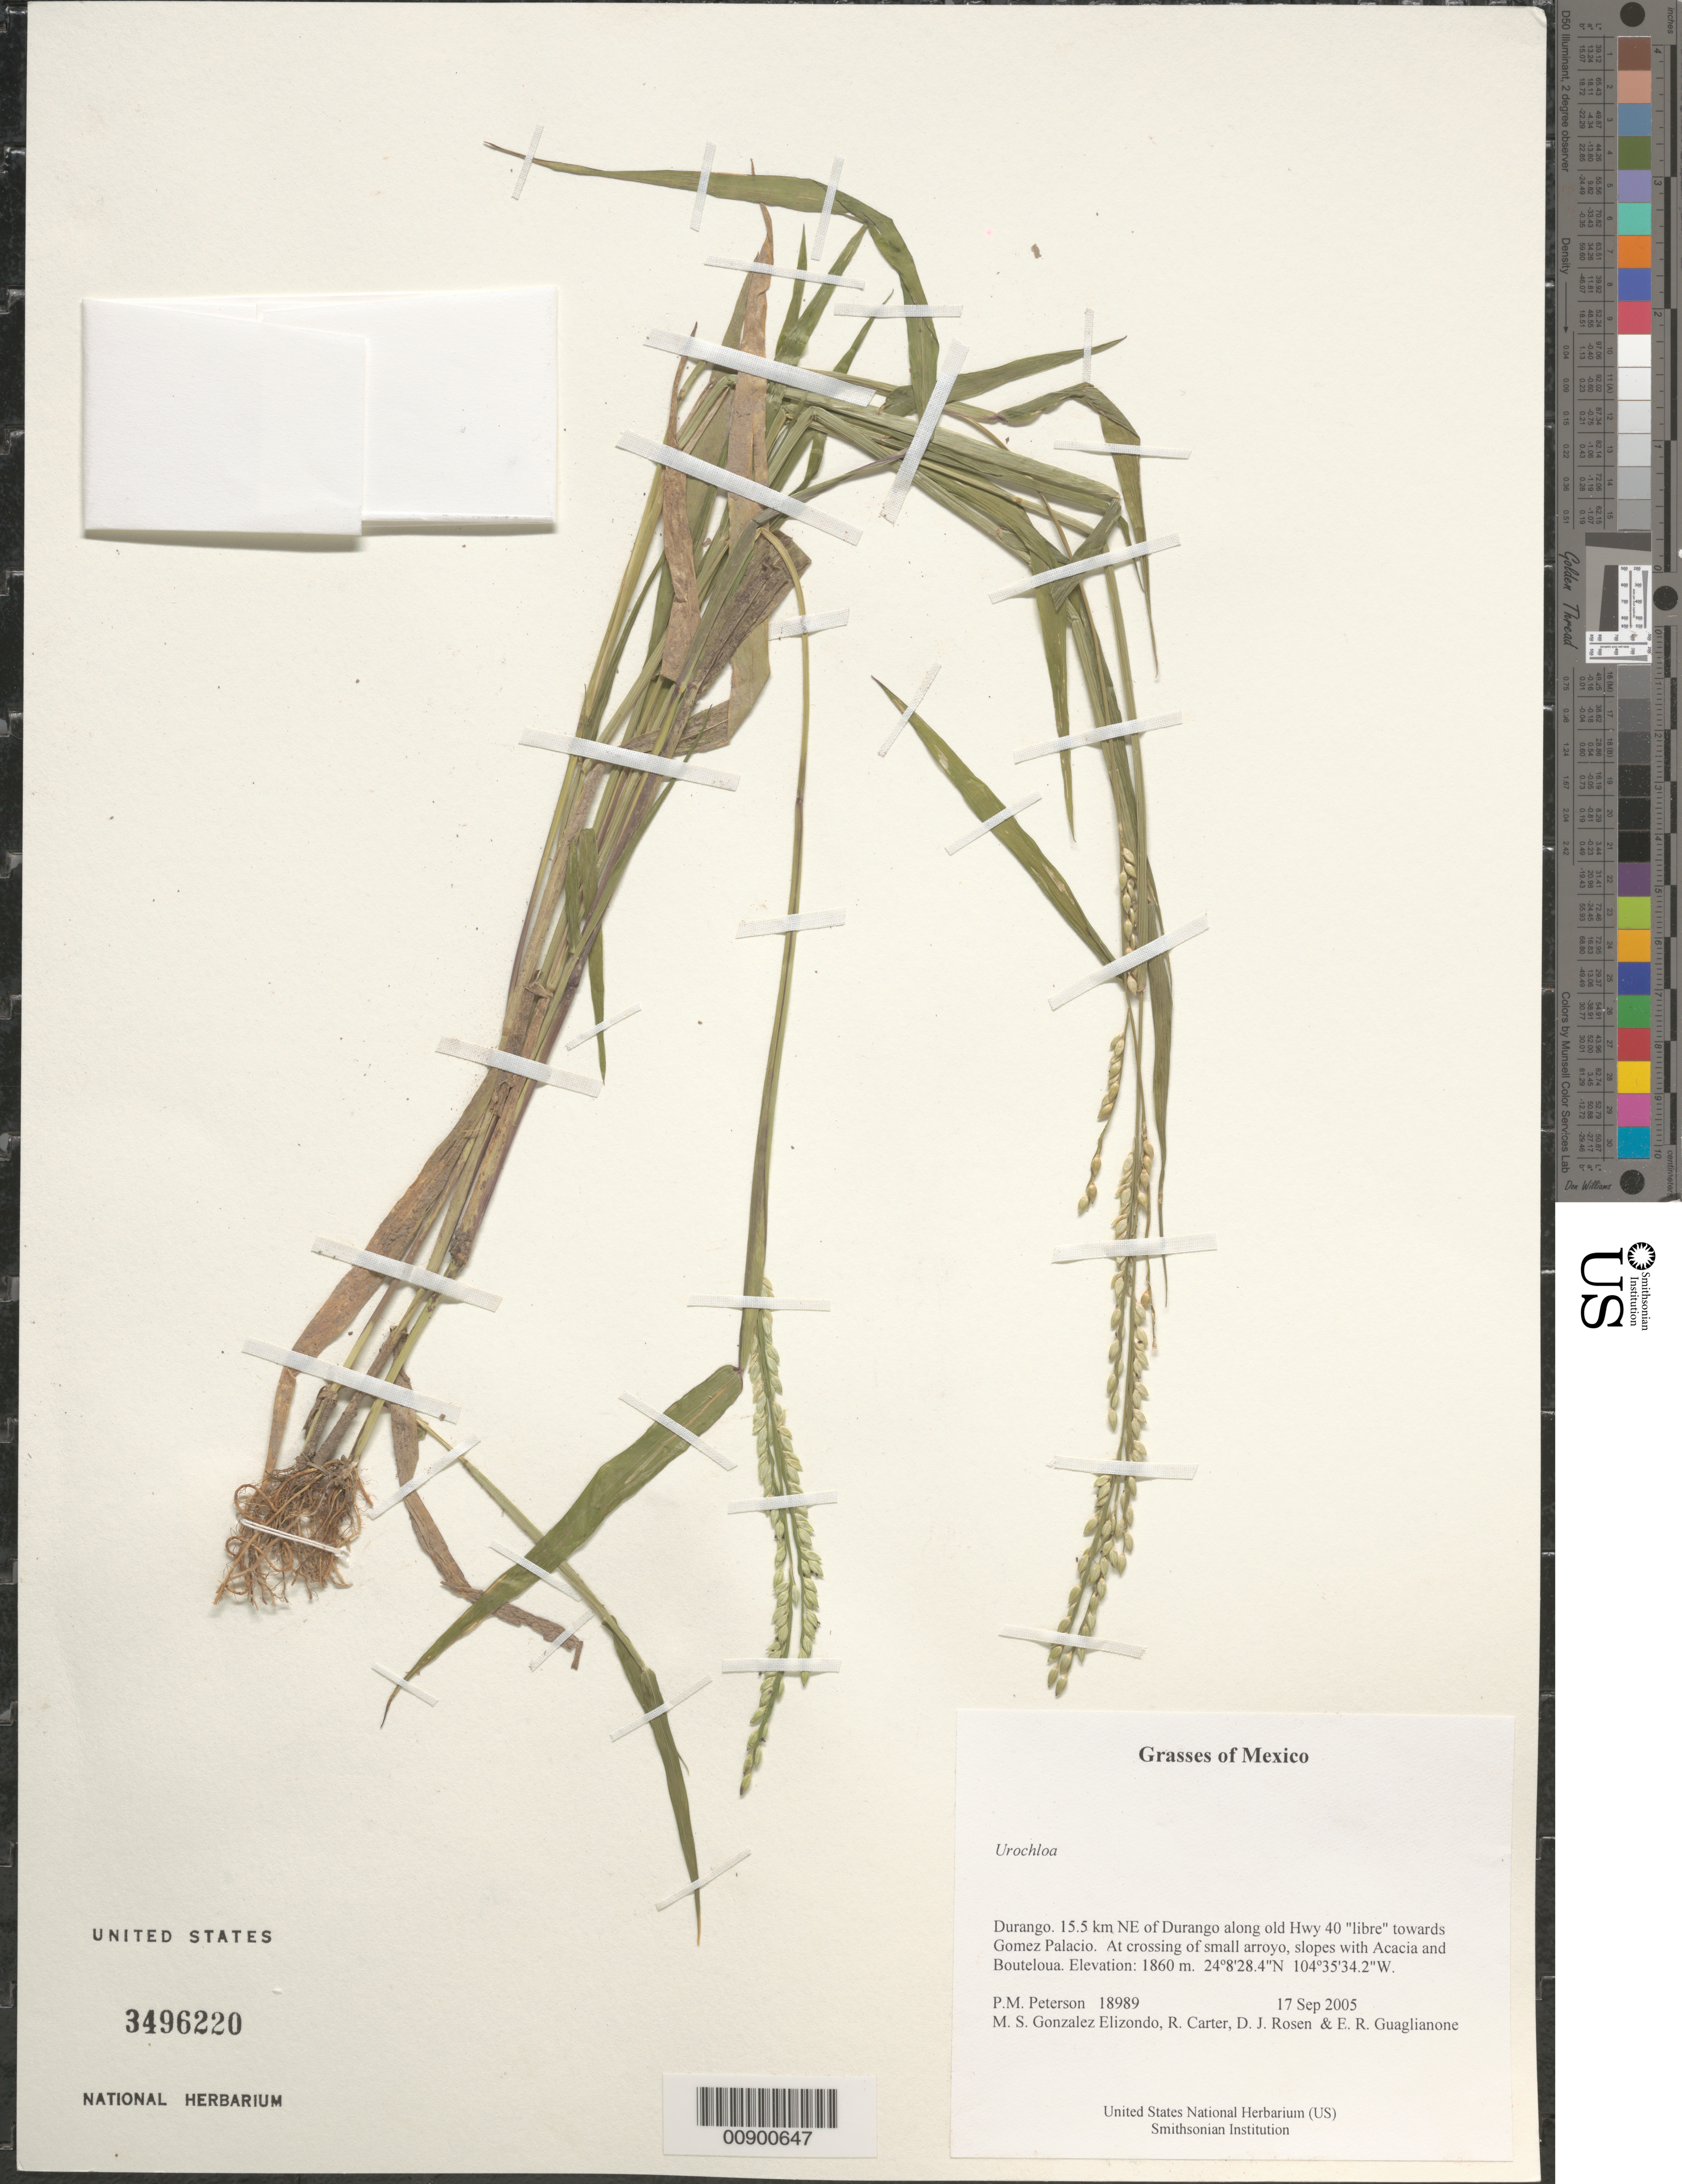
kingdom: Plantae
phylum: Tracheophyta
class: Liliopsida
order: Poales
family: Poaceae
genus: Urochloa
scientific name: Urochloa sp.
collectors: P. M. Peterson, M. S. González-Elizondo, R. Carter, D. J. Rosen, E. R. Guaglianone & A. Torres Soto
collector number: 18989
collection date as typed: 17 Sep 2005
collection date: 2005-09-17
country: Mexico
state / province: Durango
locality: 15.5 km NE of Durango along old Hwy 40 "libre" towards Gomez Palacio. At crossing of small arroyo, slopes with Acacia and Bouteloua.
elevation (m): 1860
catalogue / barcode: US 3496220